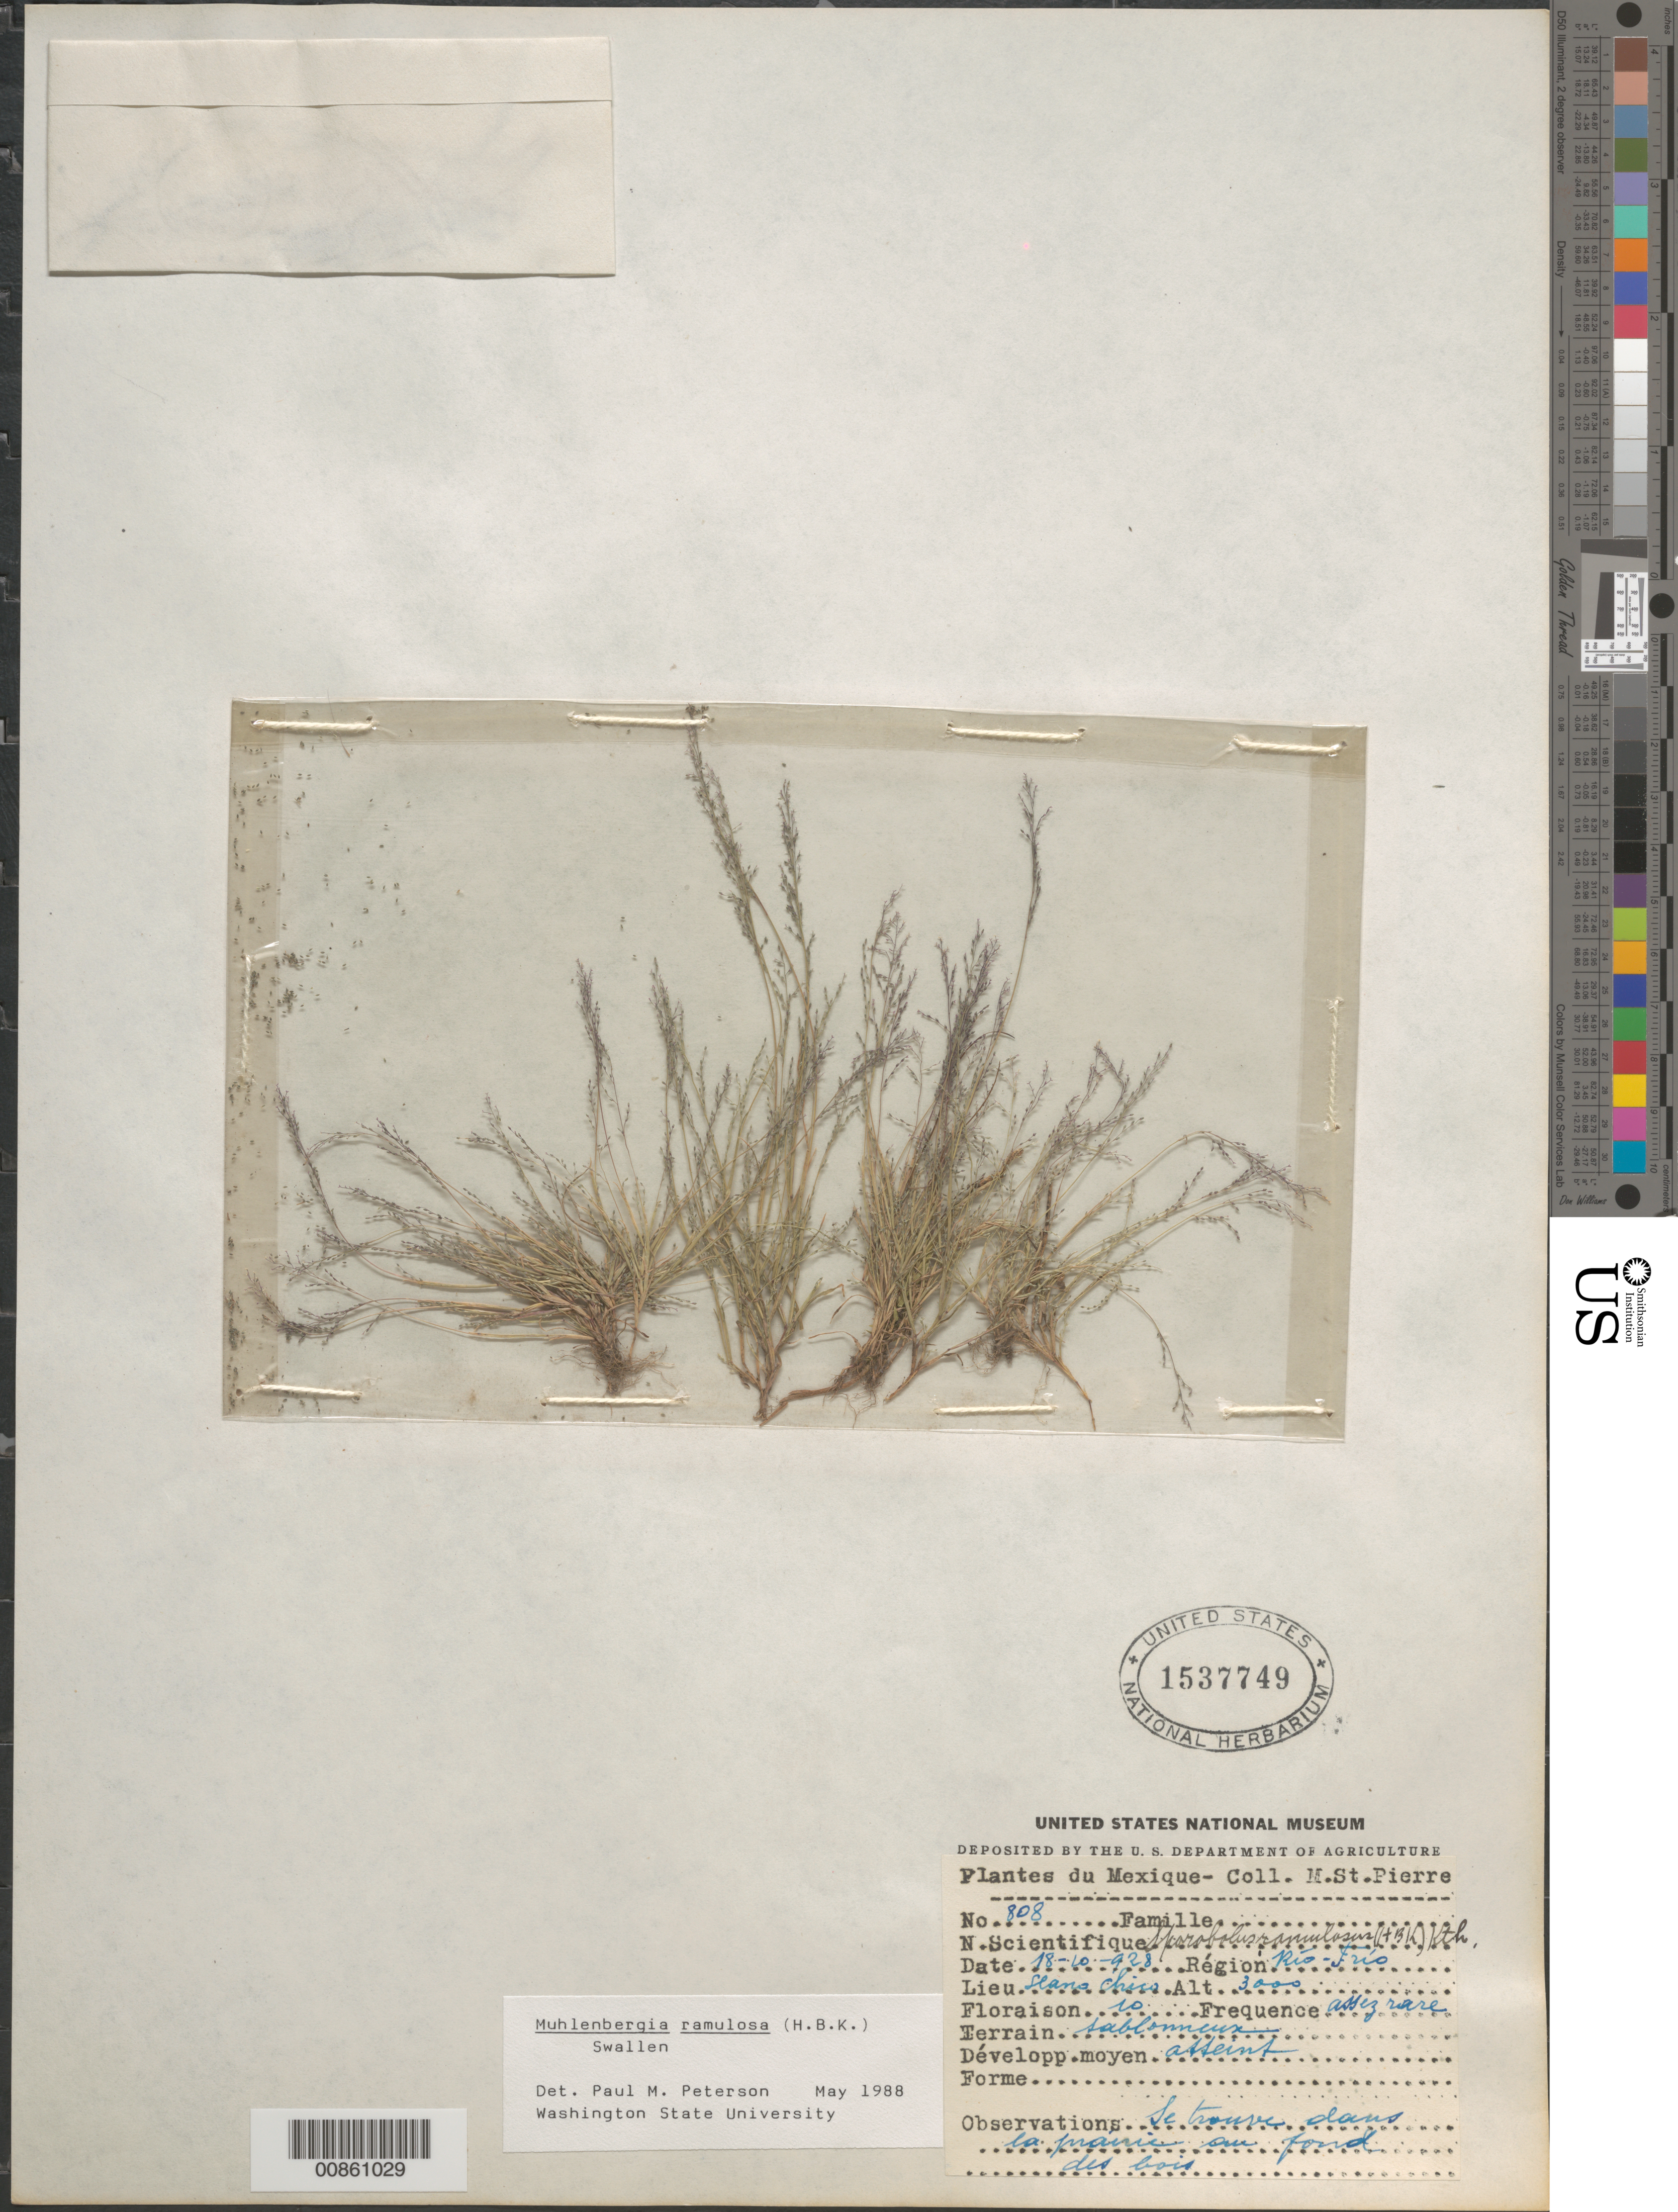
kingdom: Plantae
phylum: Tracheophyta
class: Liliopsida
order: Poales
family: Poaceae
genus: Muhlenbergia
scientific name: Muhlenbergia ramulosa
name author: (Kunth) Swallen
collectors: M. Saint-Pierre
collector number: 808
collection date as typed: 18 Oct 1928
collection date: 1928-10-18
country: Mexico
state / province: Distrito Federal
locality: Llano Chico, Rio Frio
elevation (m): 3000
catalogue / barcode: US 1537749